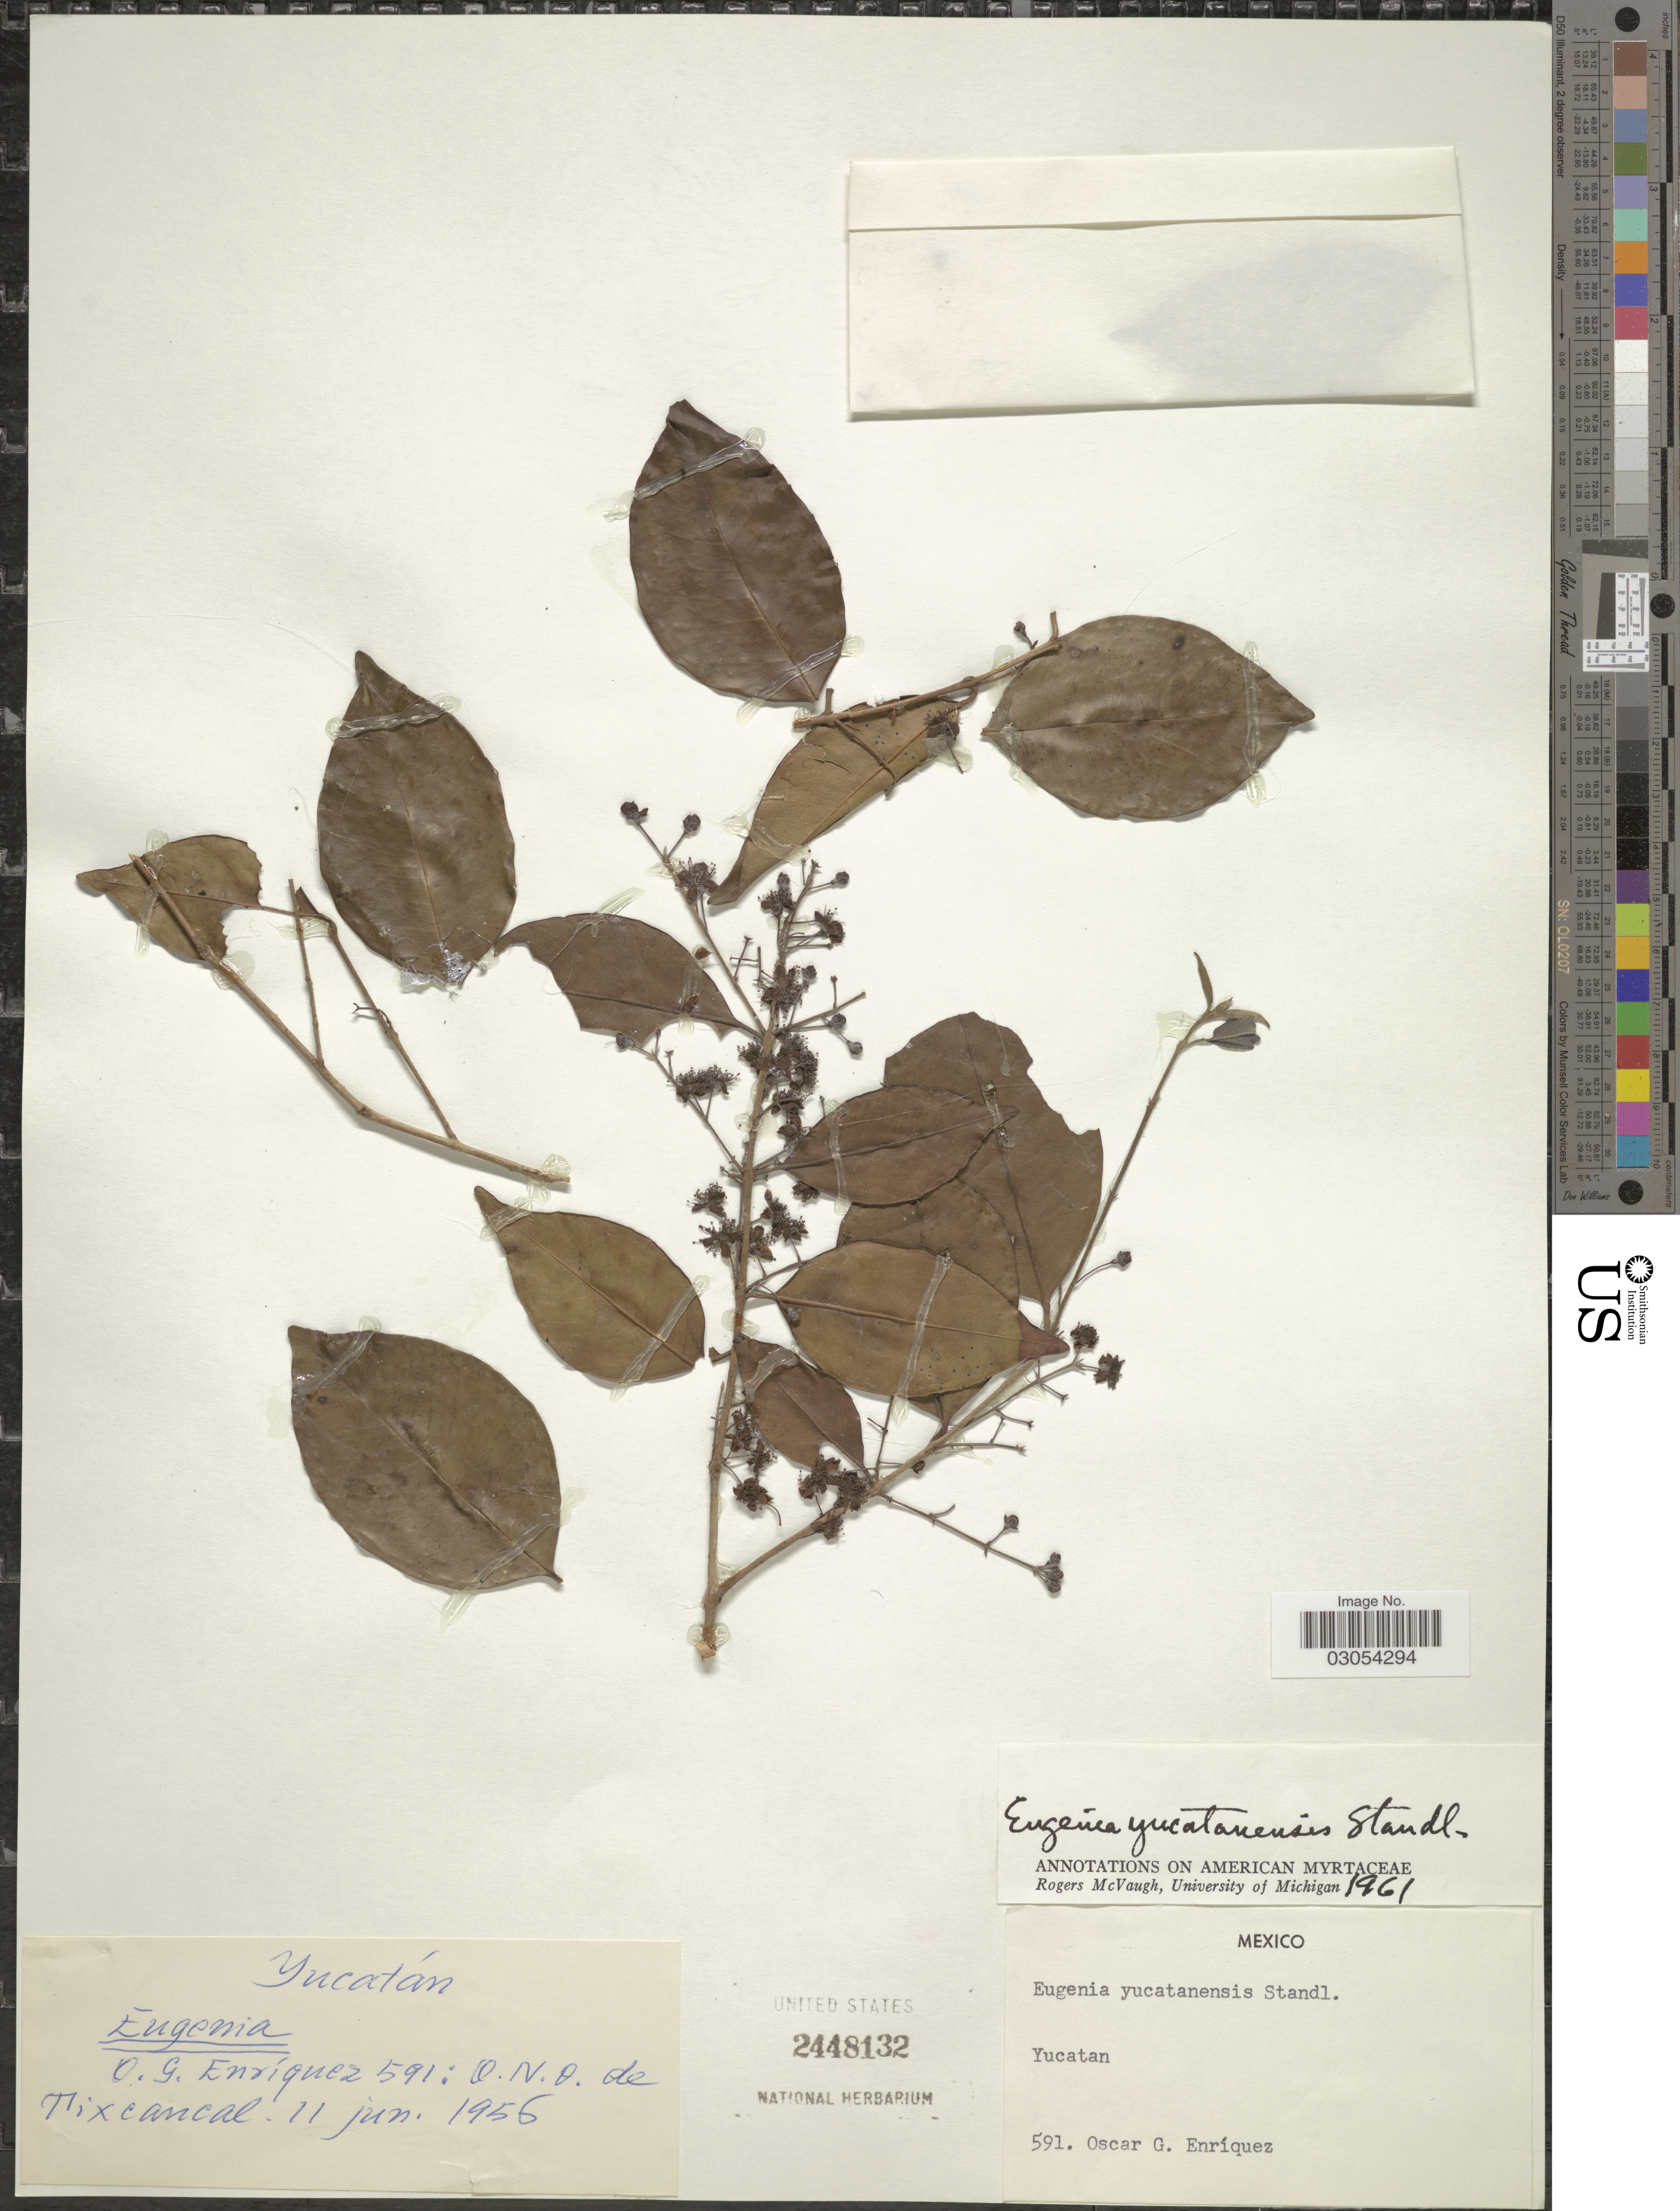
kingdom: Plantae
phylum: Tracheophyta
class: Magnoliopsida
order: Myrtales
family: Myrtaceae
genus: Eugenia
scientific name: Eugenia yucatanensis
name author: Standl.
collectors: O. Enriquez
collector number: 591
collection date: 1956-06-11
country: Mexico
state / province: Yucatán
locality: O.N.O. de Tixcancal.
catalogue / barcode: US 2448132